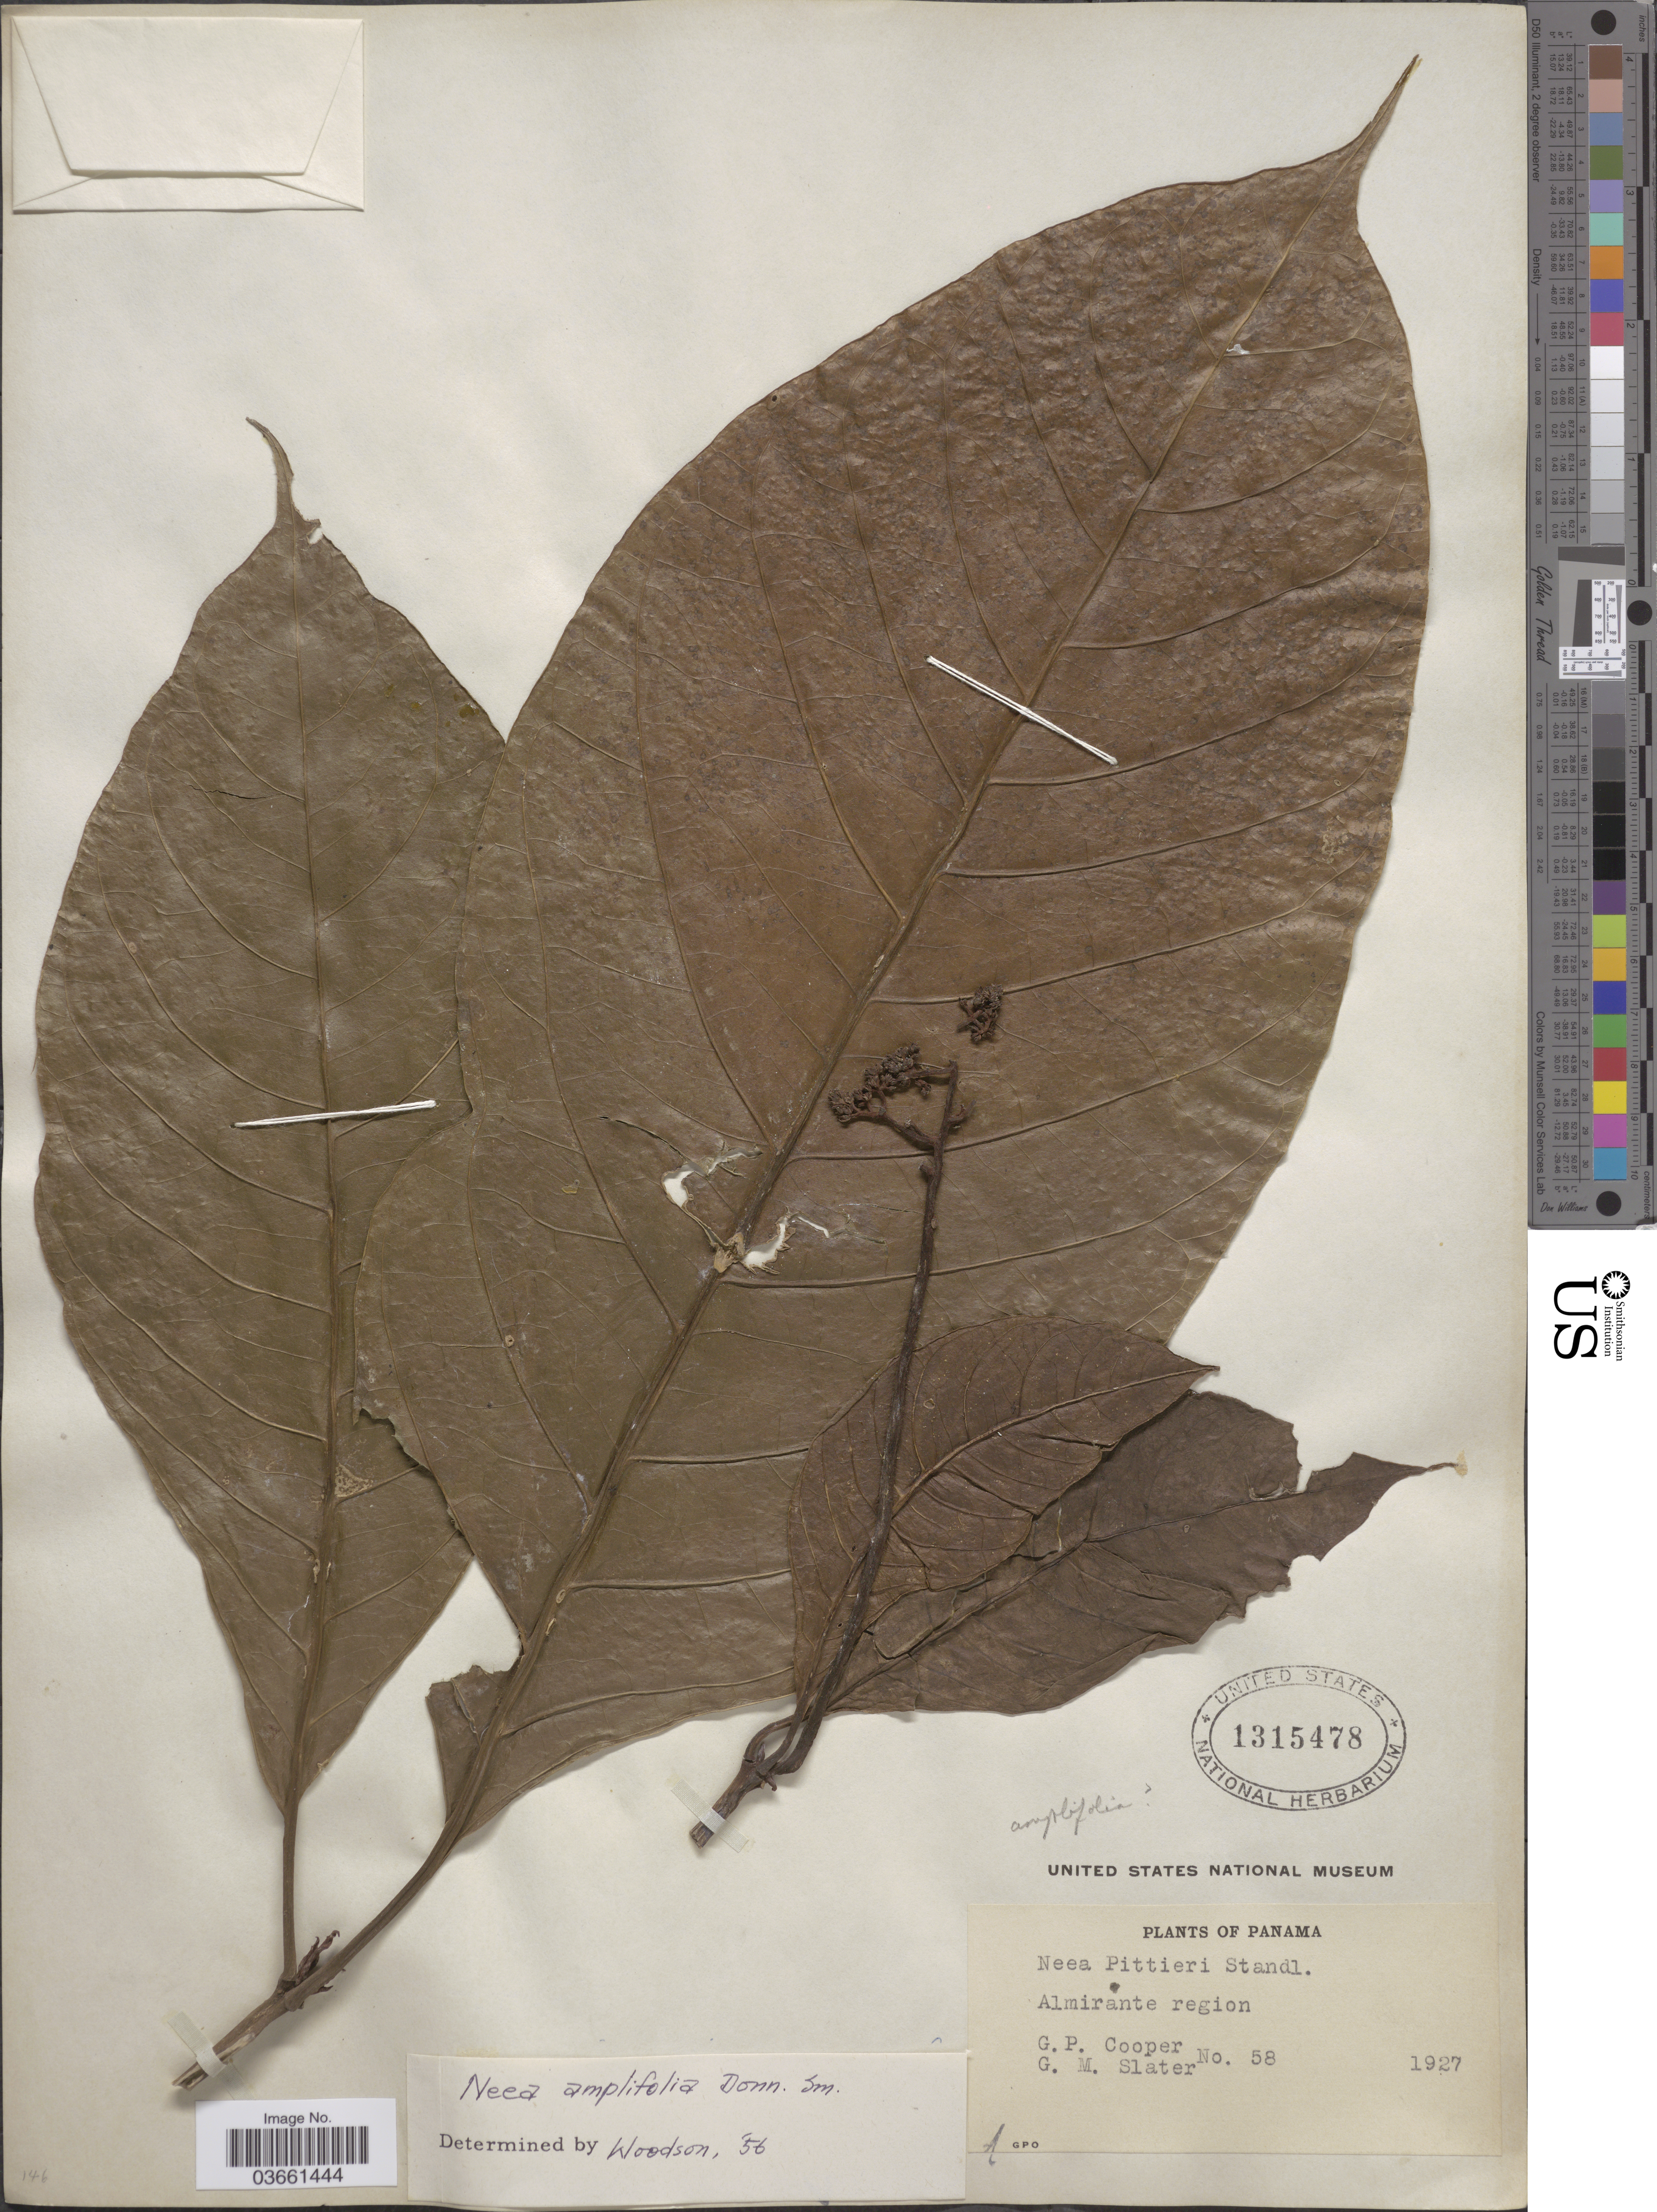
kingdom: Plantae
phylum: Tracheophyta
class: Magnoliopsida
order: Caryophyllales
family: Nyctaginaceae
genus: Neea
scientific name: Neea amplifolia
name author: Donn. Sm.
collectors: G. Cooper & G. Slater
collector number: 58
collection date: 1927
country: Panama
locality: Almirante region.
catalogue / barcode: US 1315478